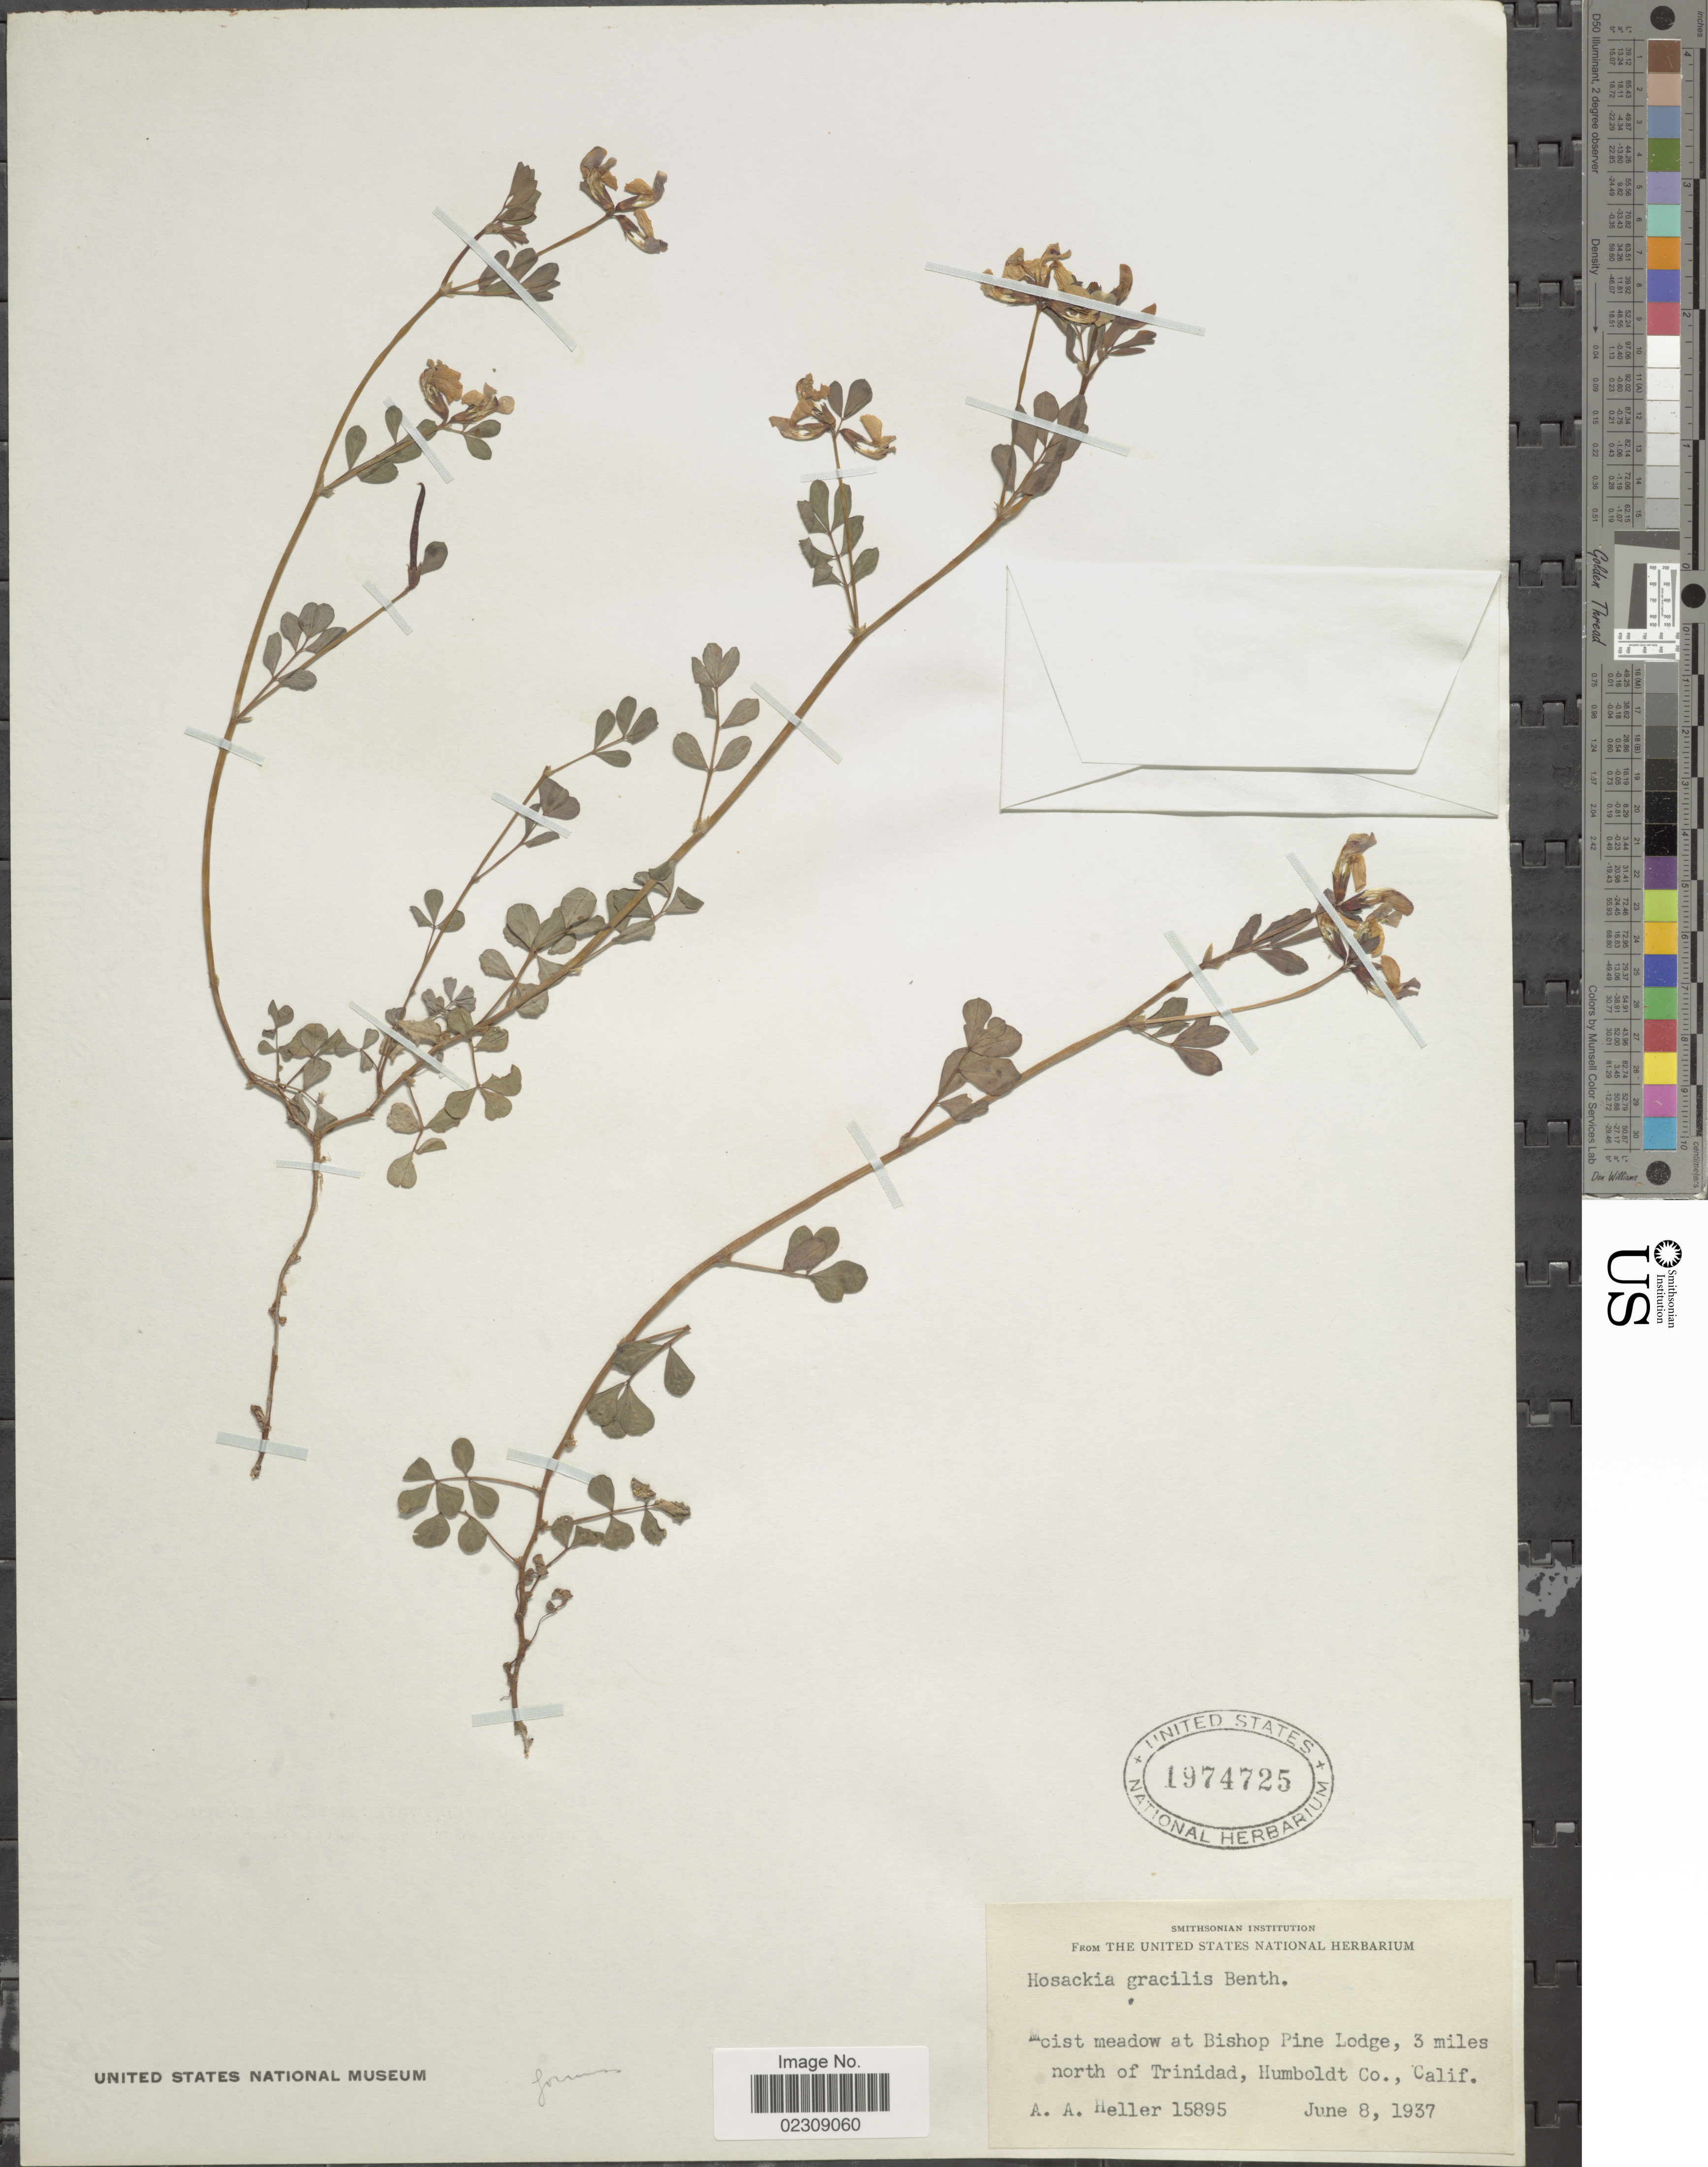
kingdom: Plantae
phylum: Tracheophyta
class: Magnoliopsida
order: Fabales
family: Fabaceae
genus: Hosackia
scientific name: Hosackia gracilis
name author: Benth.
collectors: A. A. Heller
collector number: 15895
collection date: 1937-06-08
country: United States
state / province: California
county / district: Humboldt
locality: Moist meadow at Bishop Pine Lodge, 3 miles north of Trinidad, Humboldt Co.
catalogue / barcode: US 1974725